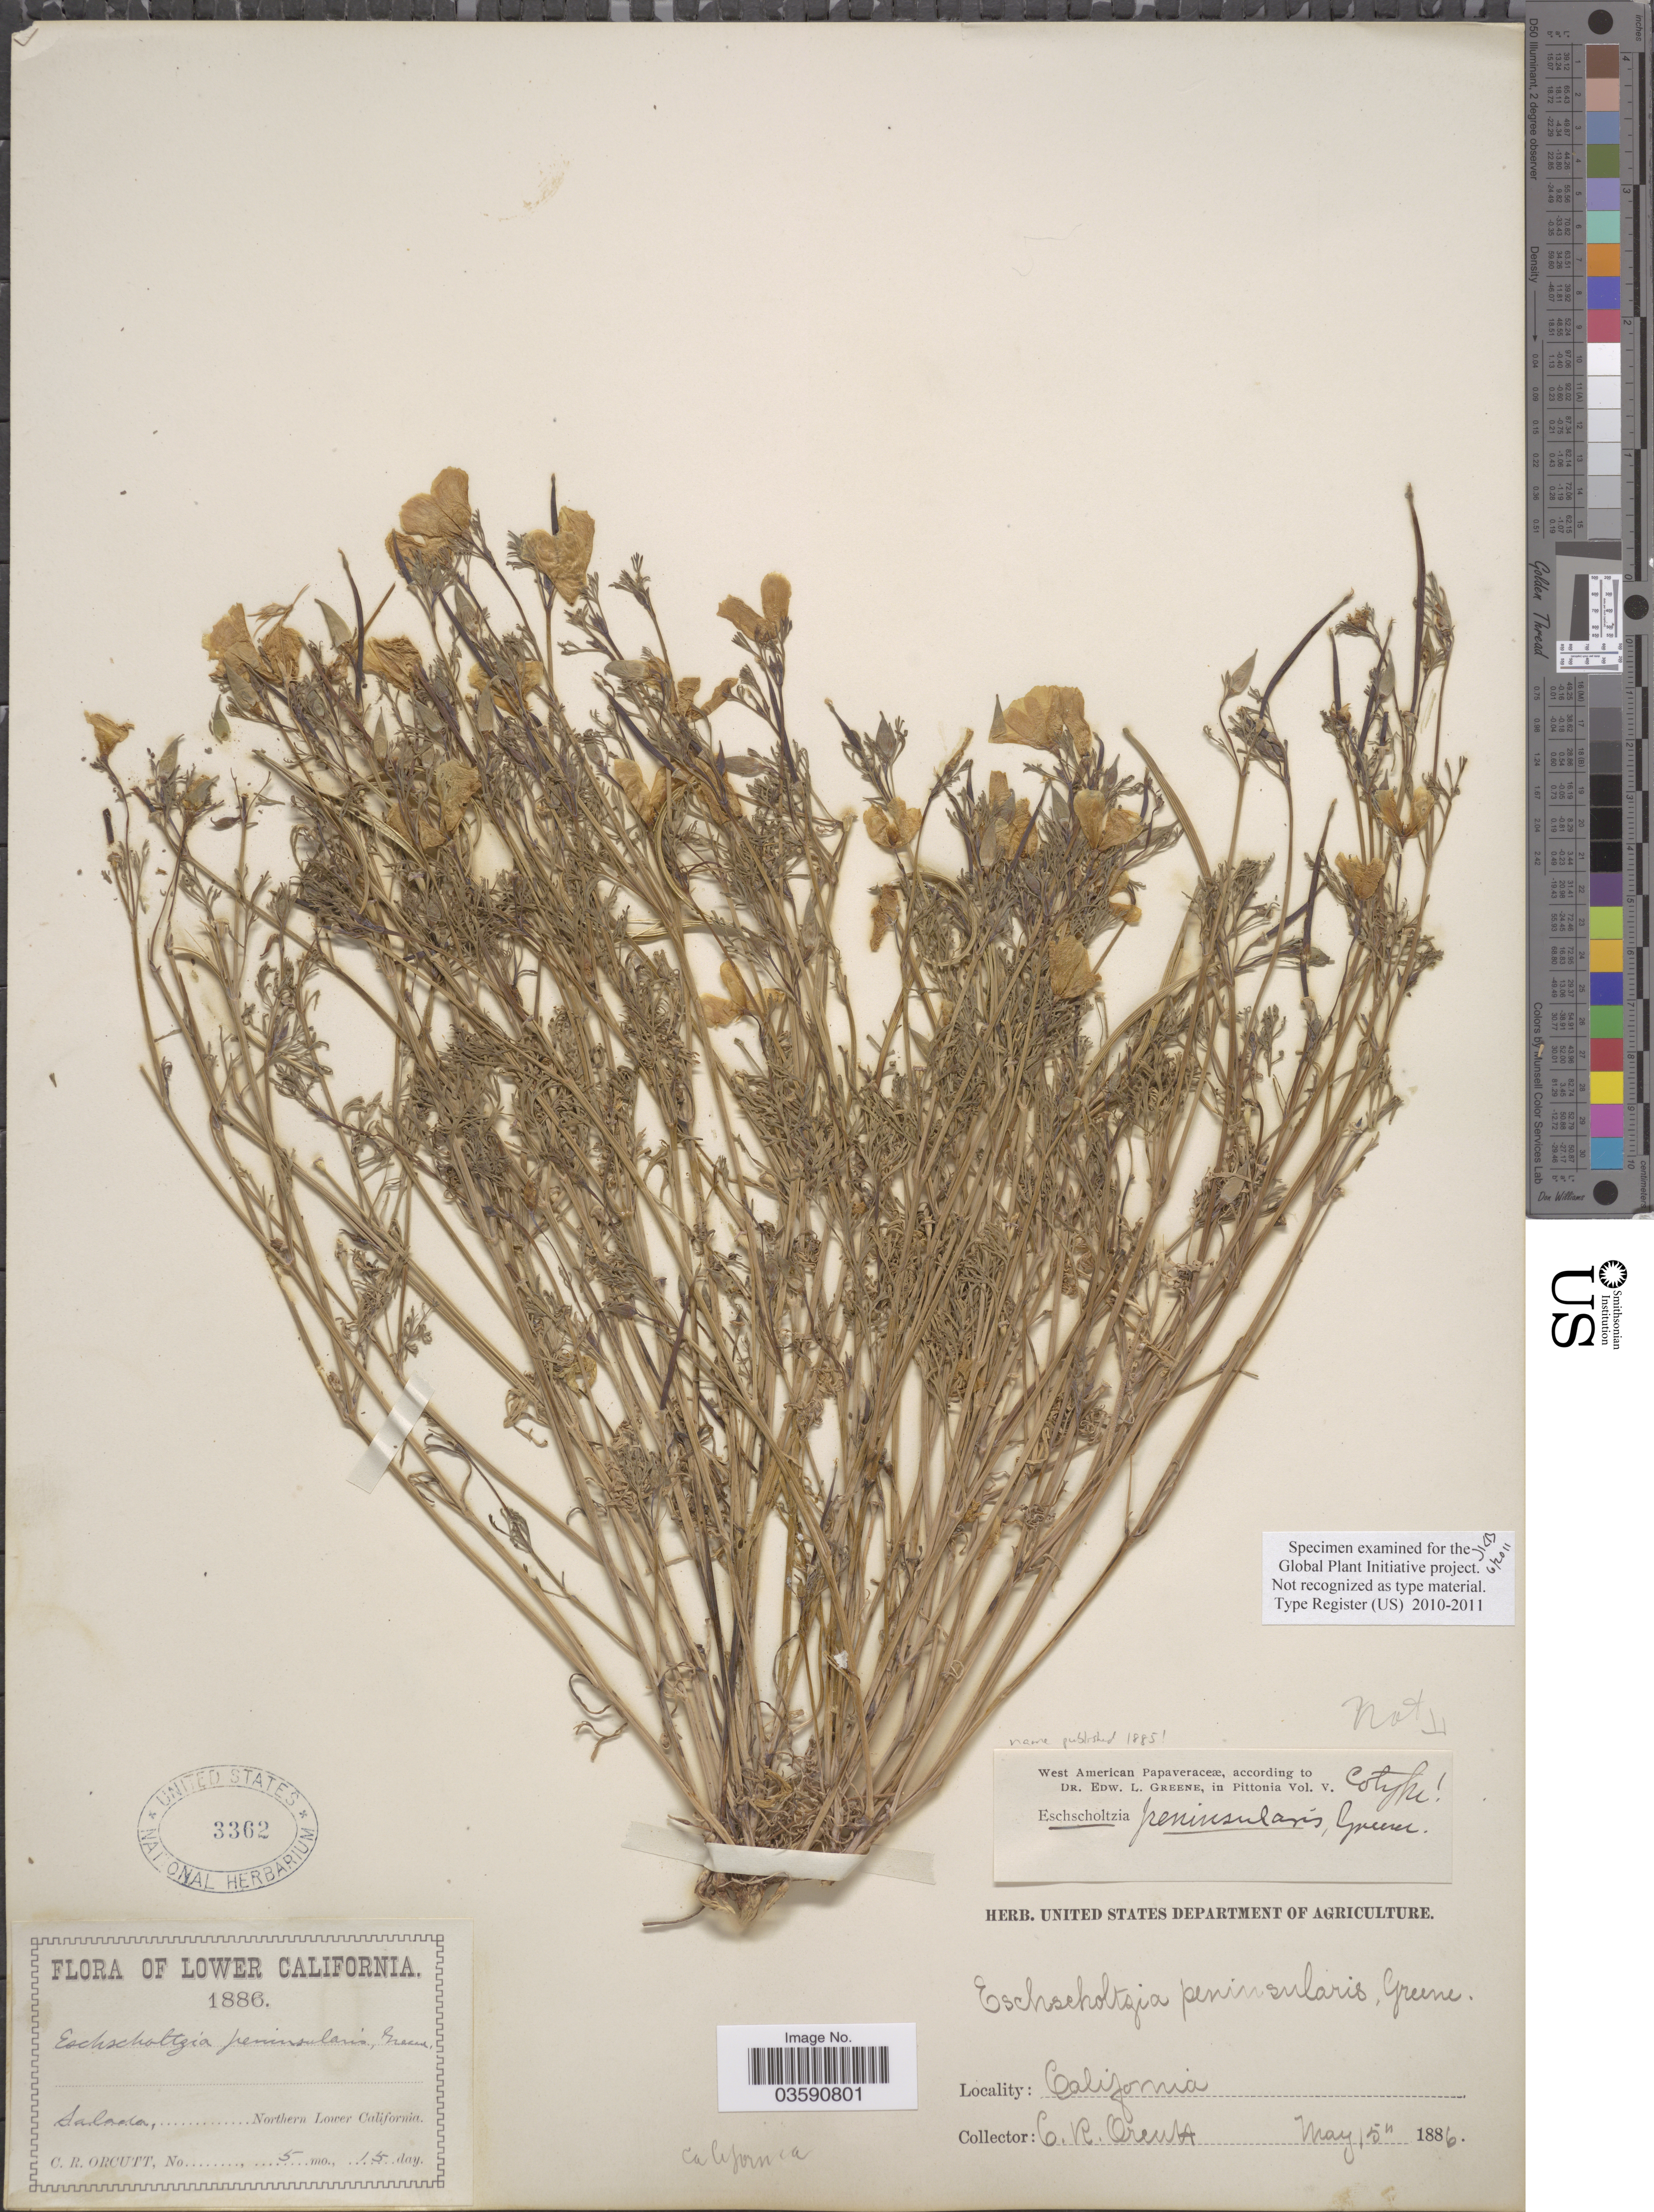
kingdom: Plantae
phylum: Tracheophyta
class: Magnoliopsida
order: Ranunculales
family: Papaveraceae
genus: Eschscholzia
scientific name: Eschscholzia peninsularis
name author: Greene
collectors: C. R. Orcutt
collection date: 1886-05-15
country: Mexico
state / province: Baja California Norte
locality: Lower California. Salada, Northern Lower California.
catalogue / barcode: US 3362